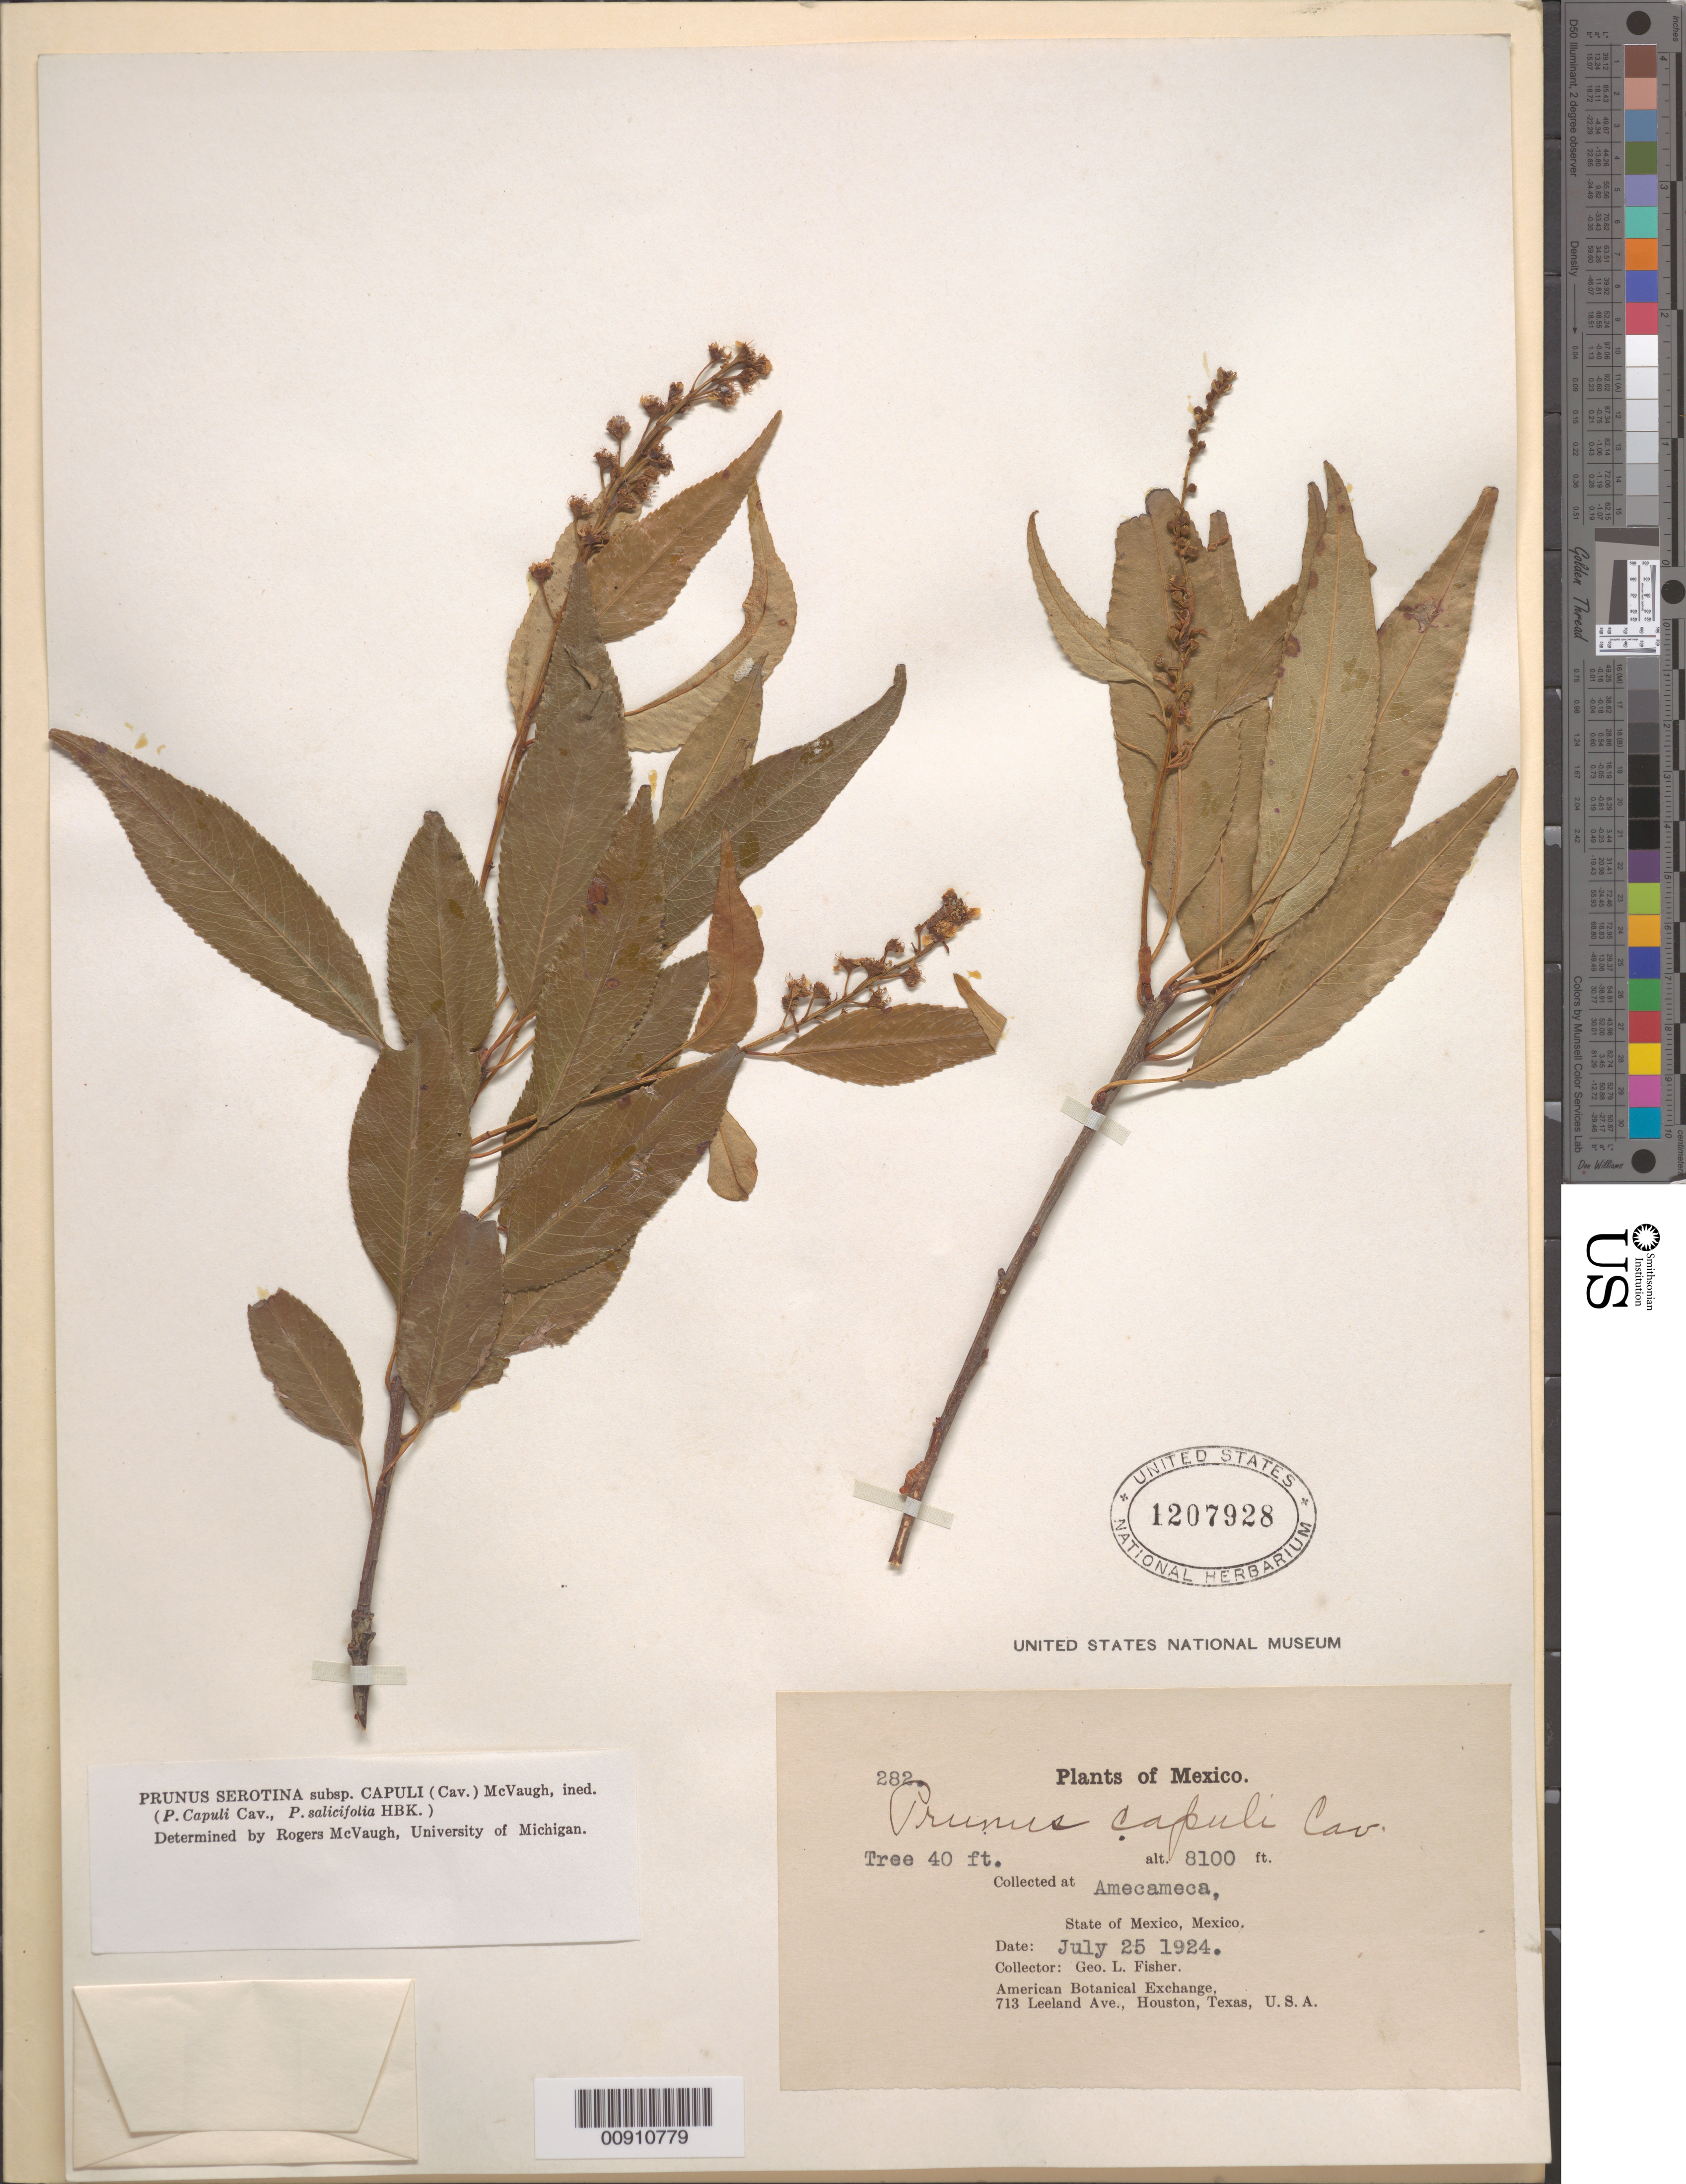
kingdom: Plantae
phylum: Tracheophyta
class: Magnoliopsida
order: Rosales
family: Rosaceae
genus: Prunus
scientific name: Prunus serotina var. salicifolia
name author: (Kunth) Koehne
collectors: G. L. Fisher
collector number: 282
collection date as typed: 25 Jul 1924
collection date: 1924-07-25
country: Mexico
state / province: México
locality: Amecameca, State of Mexico.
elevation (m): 2469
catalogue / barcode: US 1207928